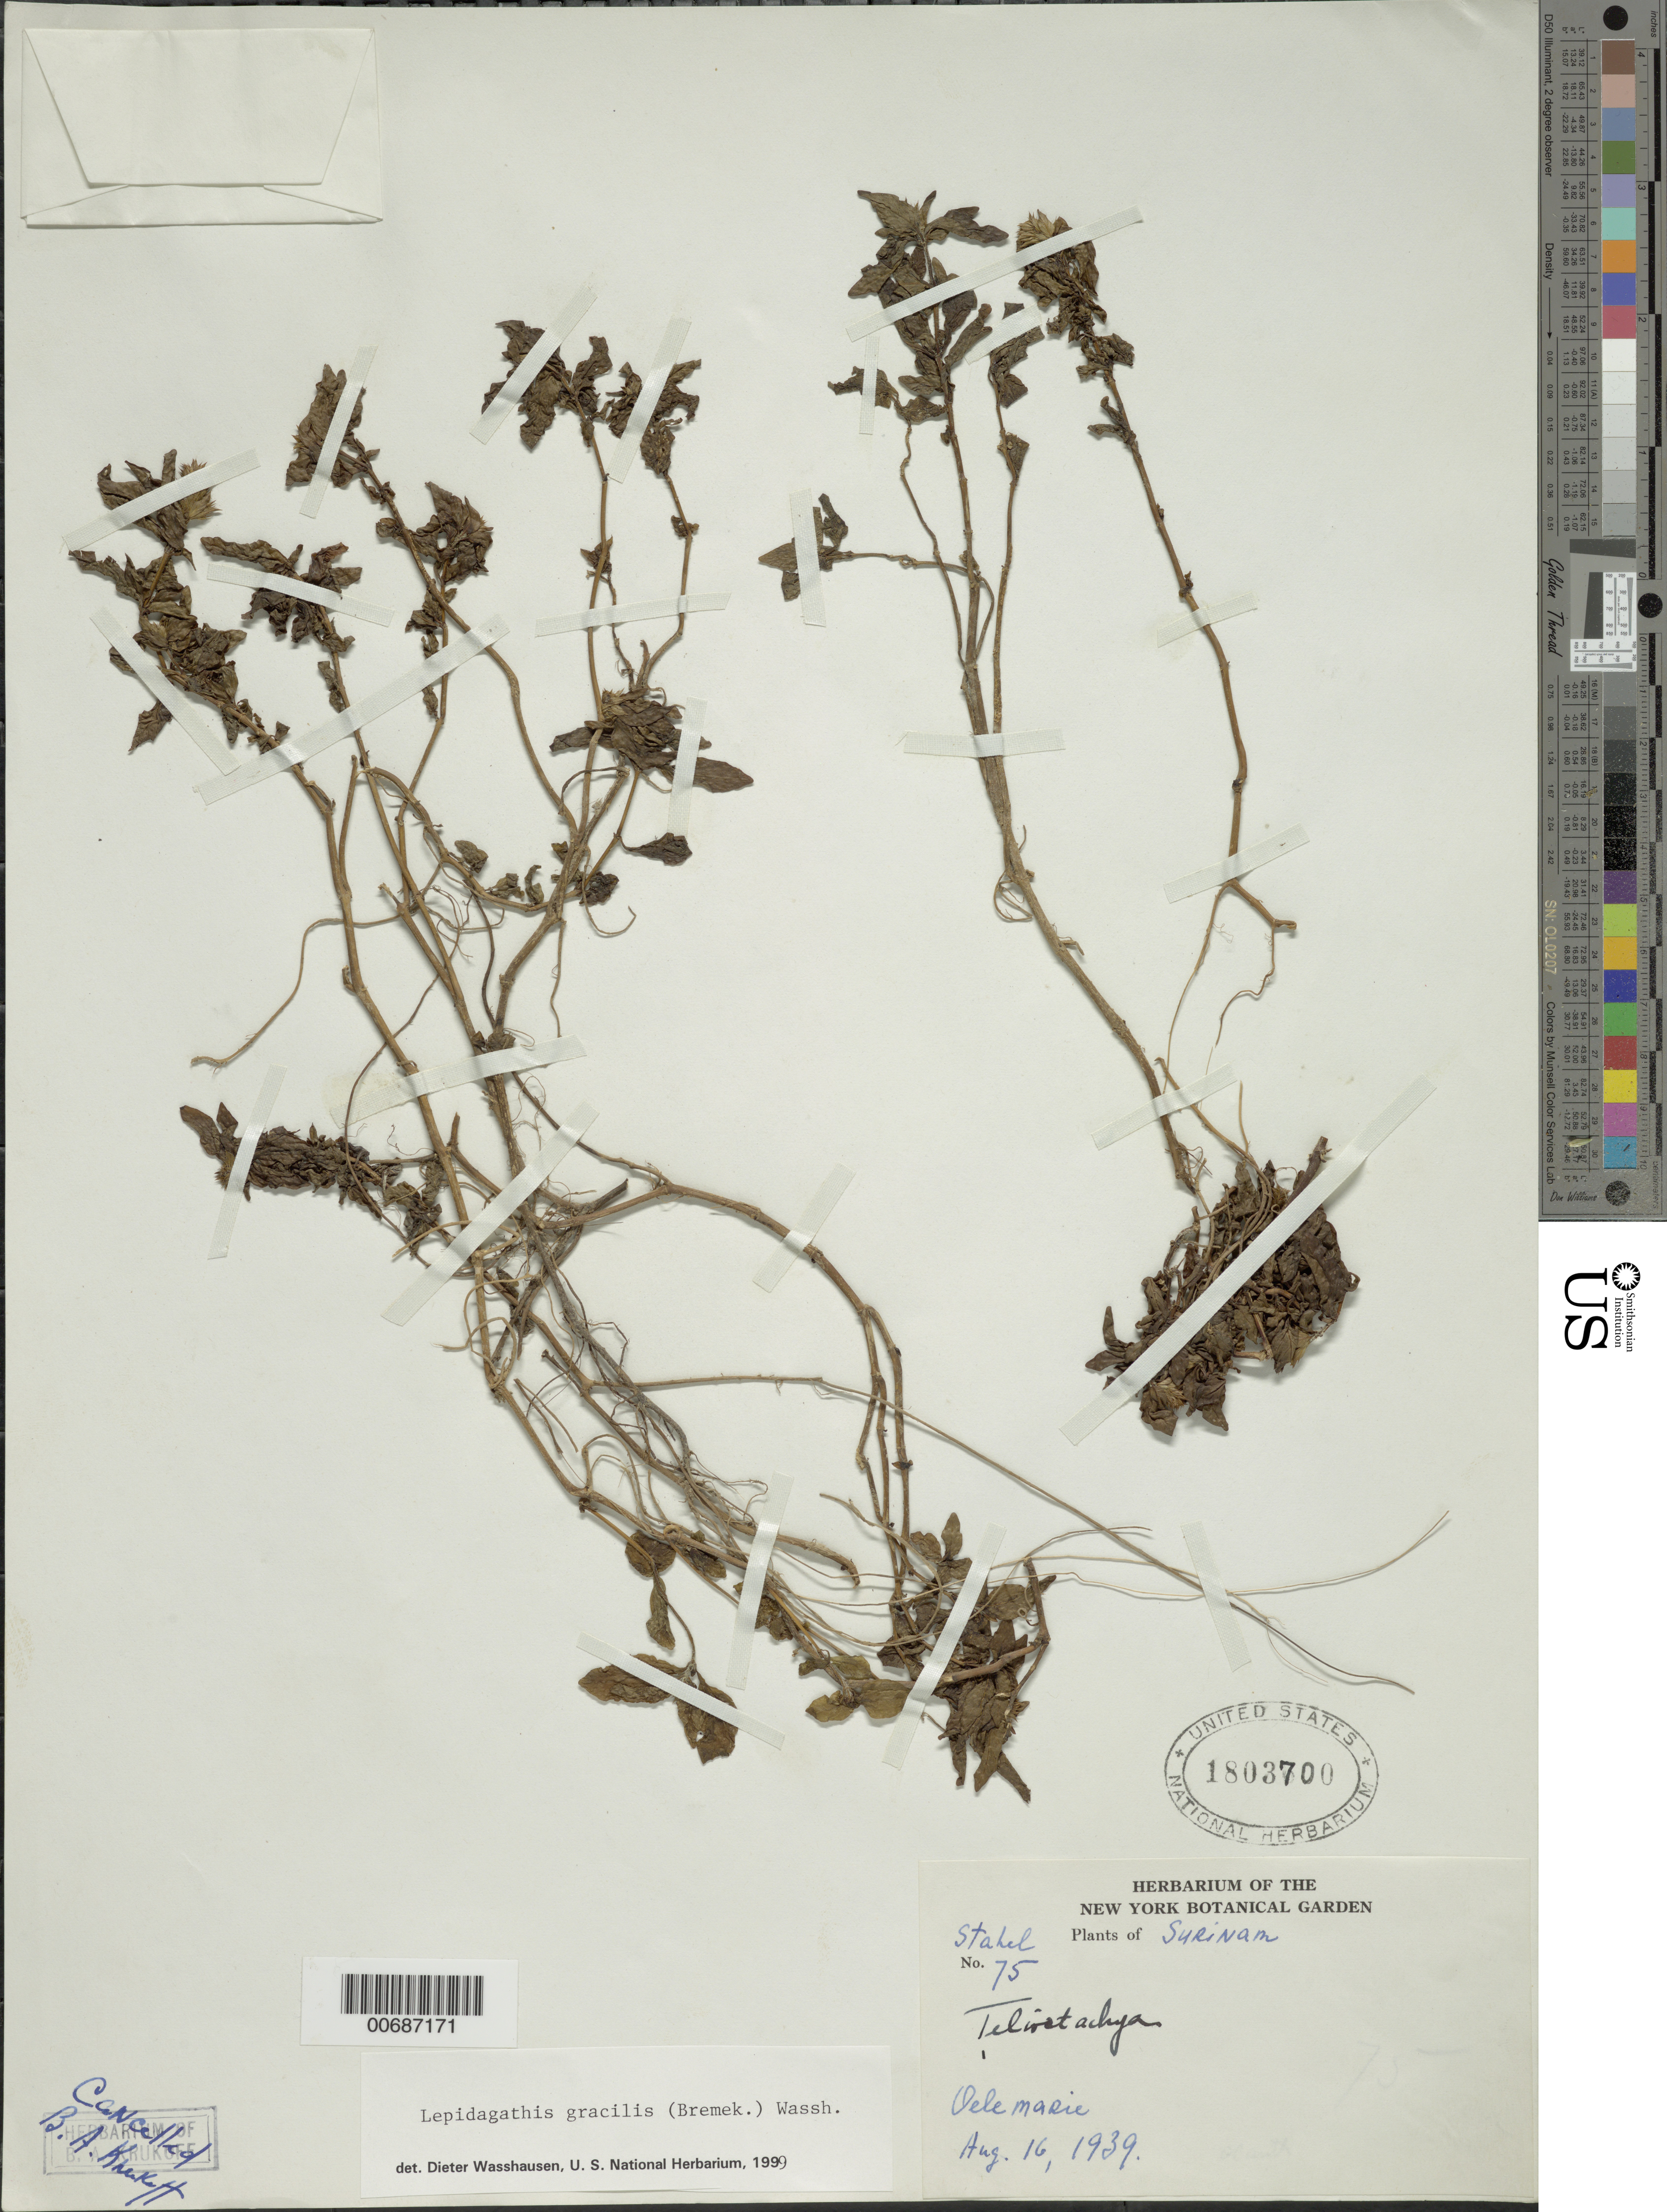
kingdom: Plantae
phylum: Tracheophyta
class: Magnoliopsida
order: Lamiales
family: Acanthaceae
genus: Lepidagathis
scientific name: Lepidagathis gracilis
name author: (Bremek.) Wassh.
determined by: Wasshausen, Dieter C., (BOT), Smithsonian Institution - National Museum of Natural History (UNITED STATES)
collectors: G. Stahel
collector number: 75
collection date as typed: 15-Feb-41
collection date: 1941-02-15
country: Suriname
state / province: Sipaliwini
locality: Oelemari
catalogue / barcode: US 1803700